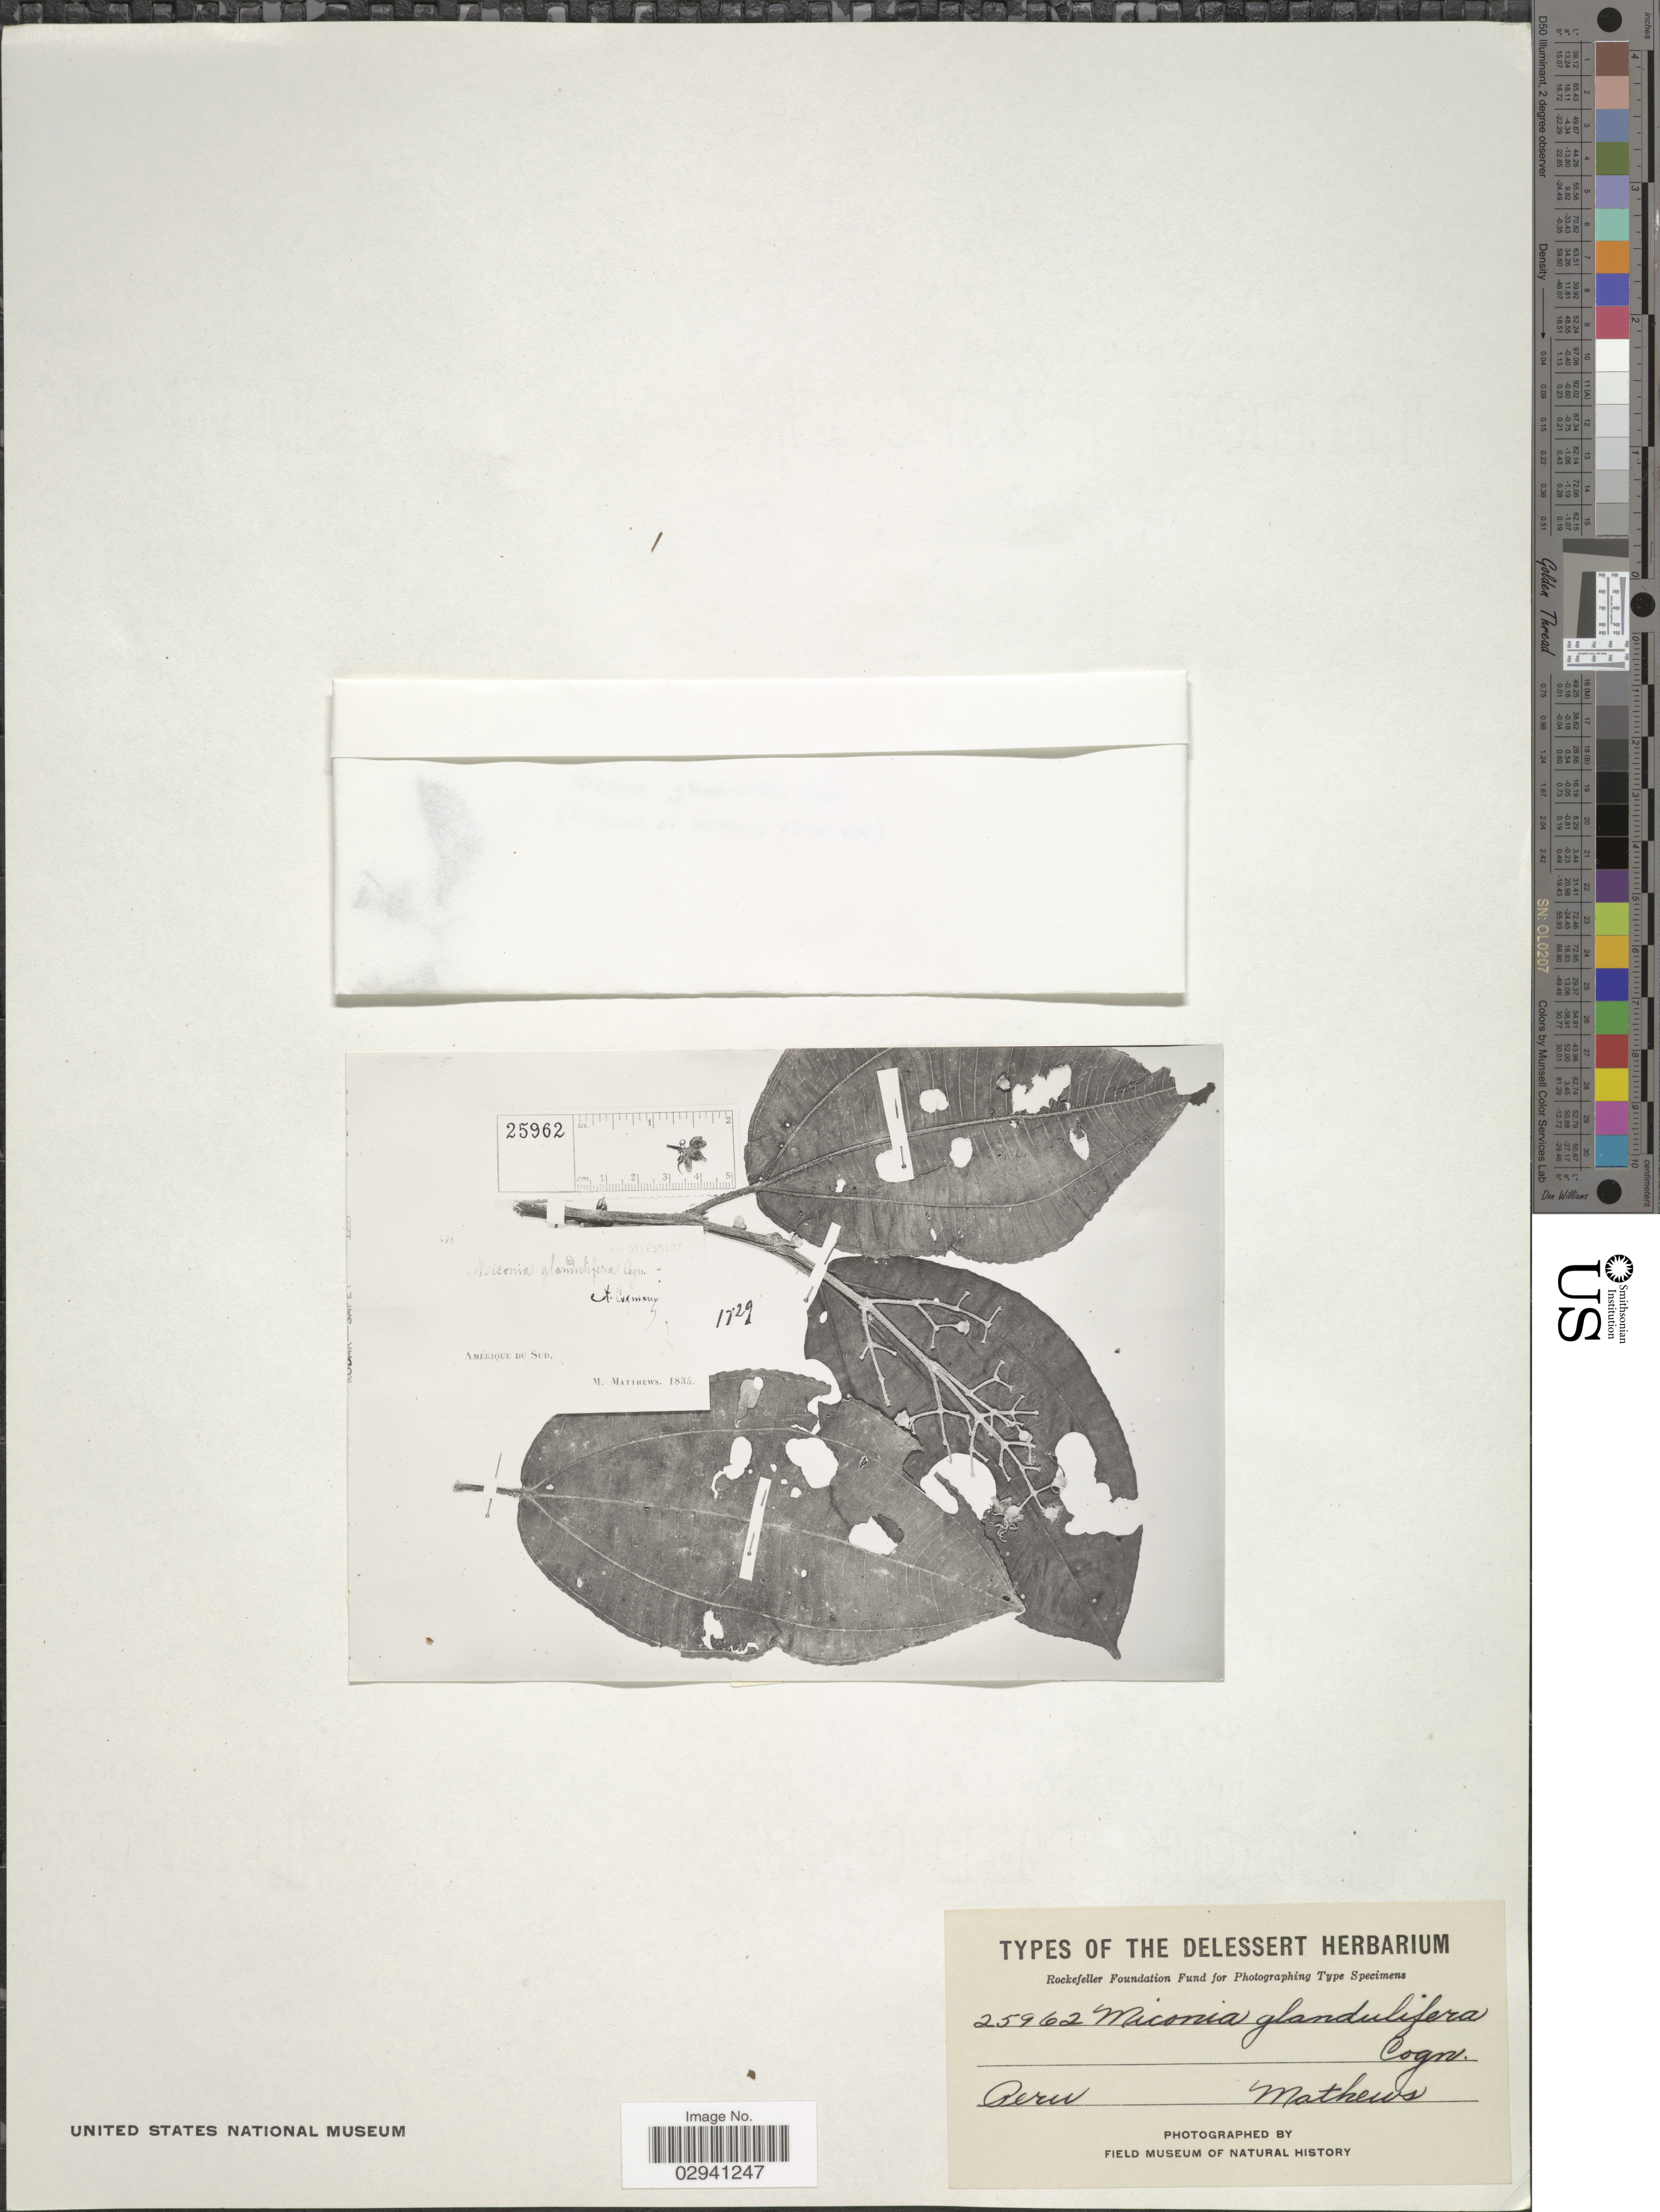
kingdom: Plantae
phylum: Tracheophyta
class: Magnoliopsida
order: Myrtales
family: Melastomataceae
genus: Miconia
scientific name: Miconia muricata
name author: (D. Don) Triana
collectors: -- Mathews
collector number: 25962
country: Peru